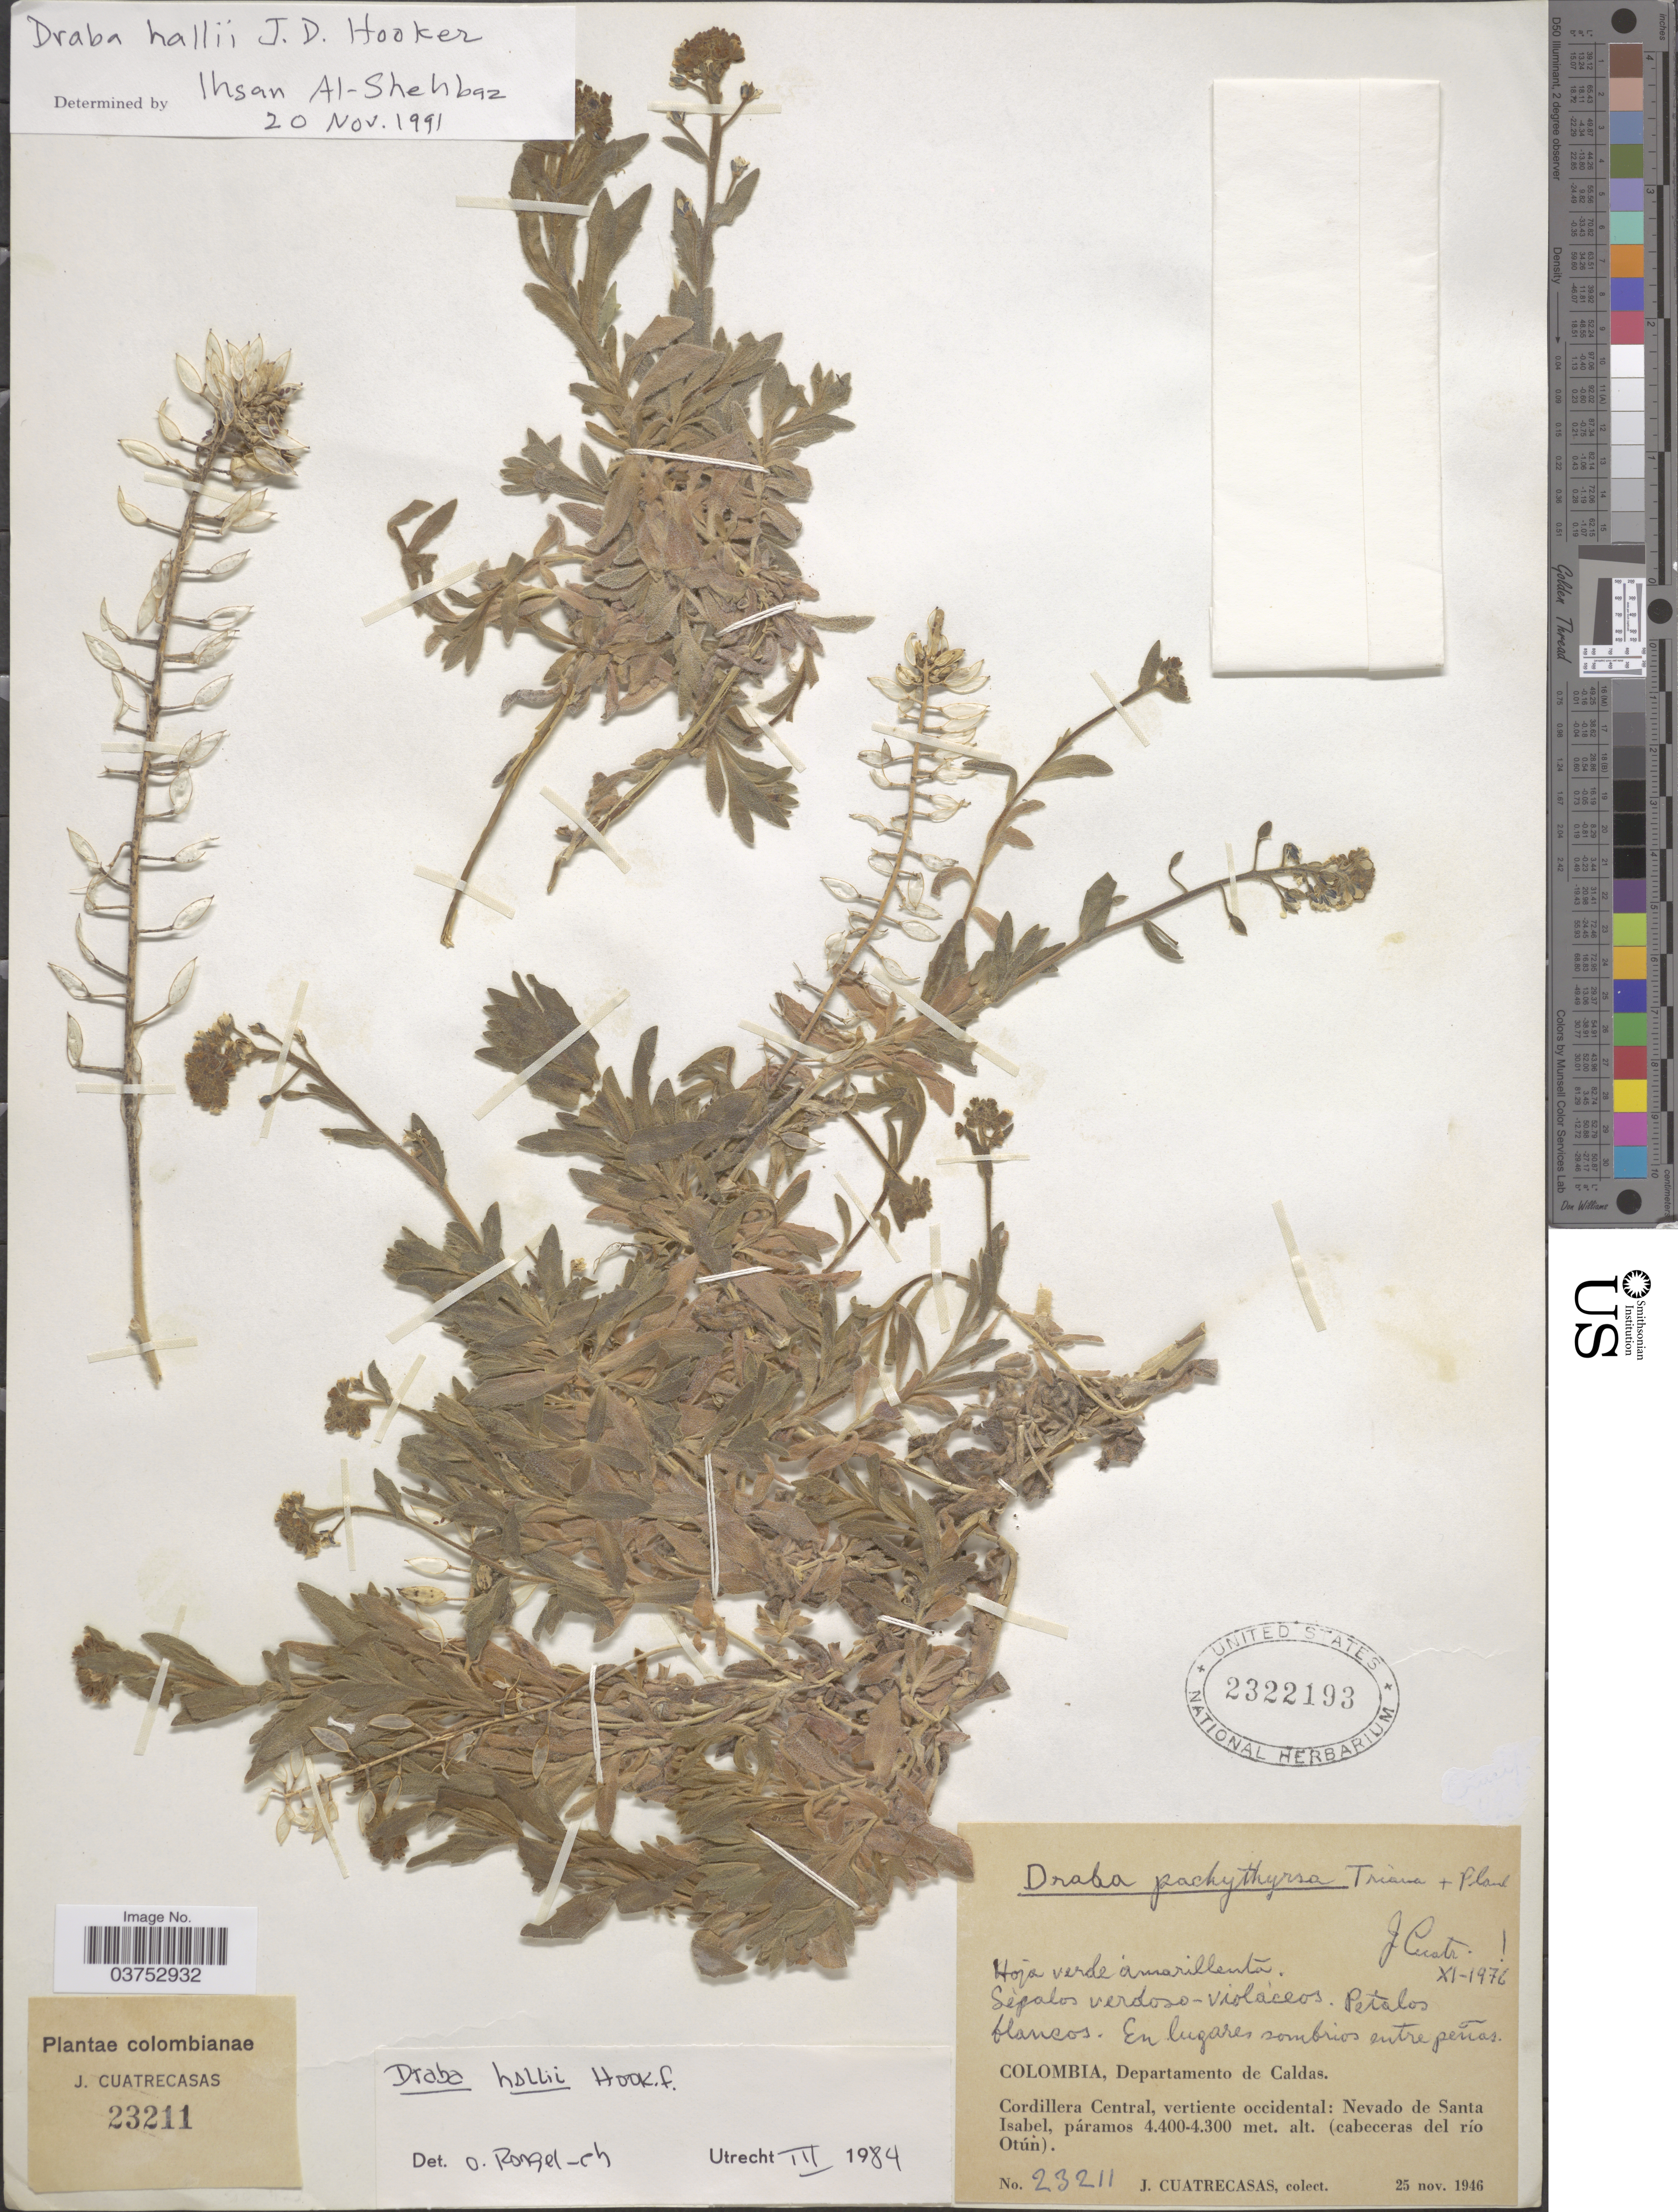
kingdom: Plantae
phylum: Tracheophyta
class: Magnoliopsida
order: Brassicales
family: Brassicaceae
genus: Draba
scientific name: Draba hallii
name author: (A. Gray) Hook. f.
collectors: J. Cuatrecasas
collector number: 23211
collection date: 1946-11-25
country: Colombia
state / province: Caldas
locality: Departamento de Caldas. Cordillera Central, vertiente occidental: Nevado de Santa Isabel (cabeceras del río Otún).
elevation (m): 4300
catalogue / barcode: US 2322193